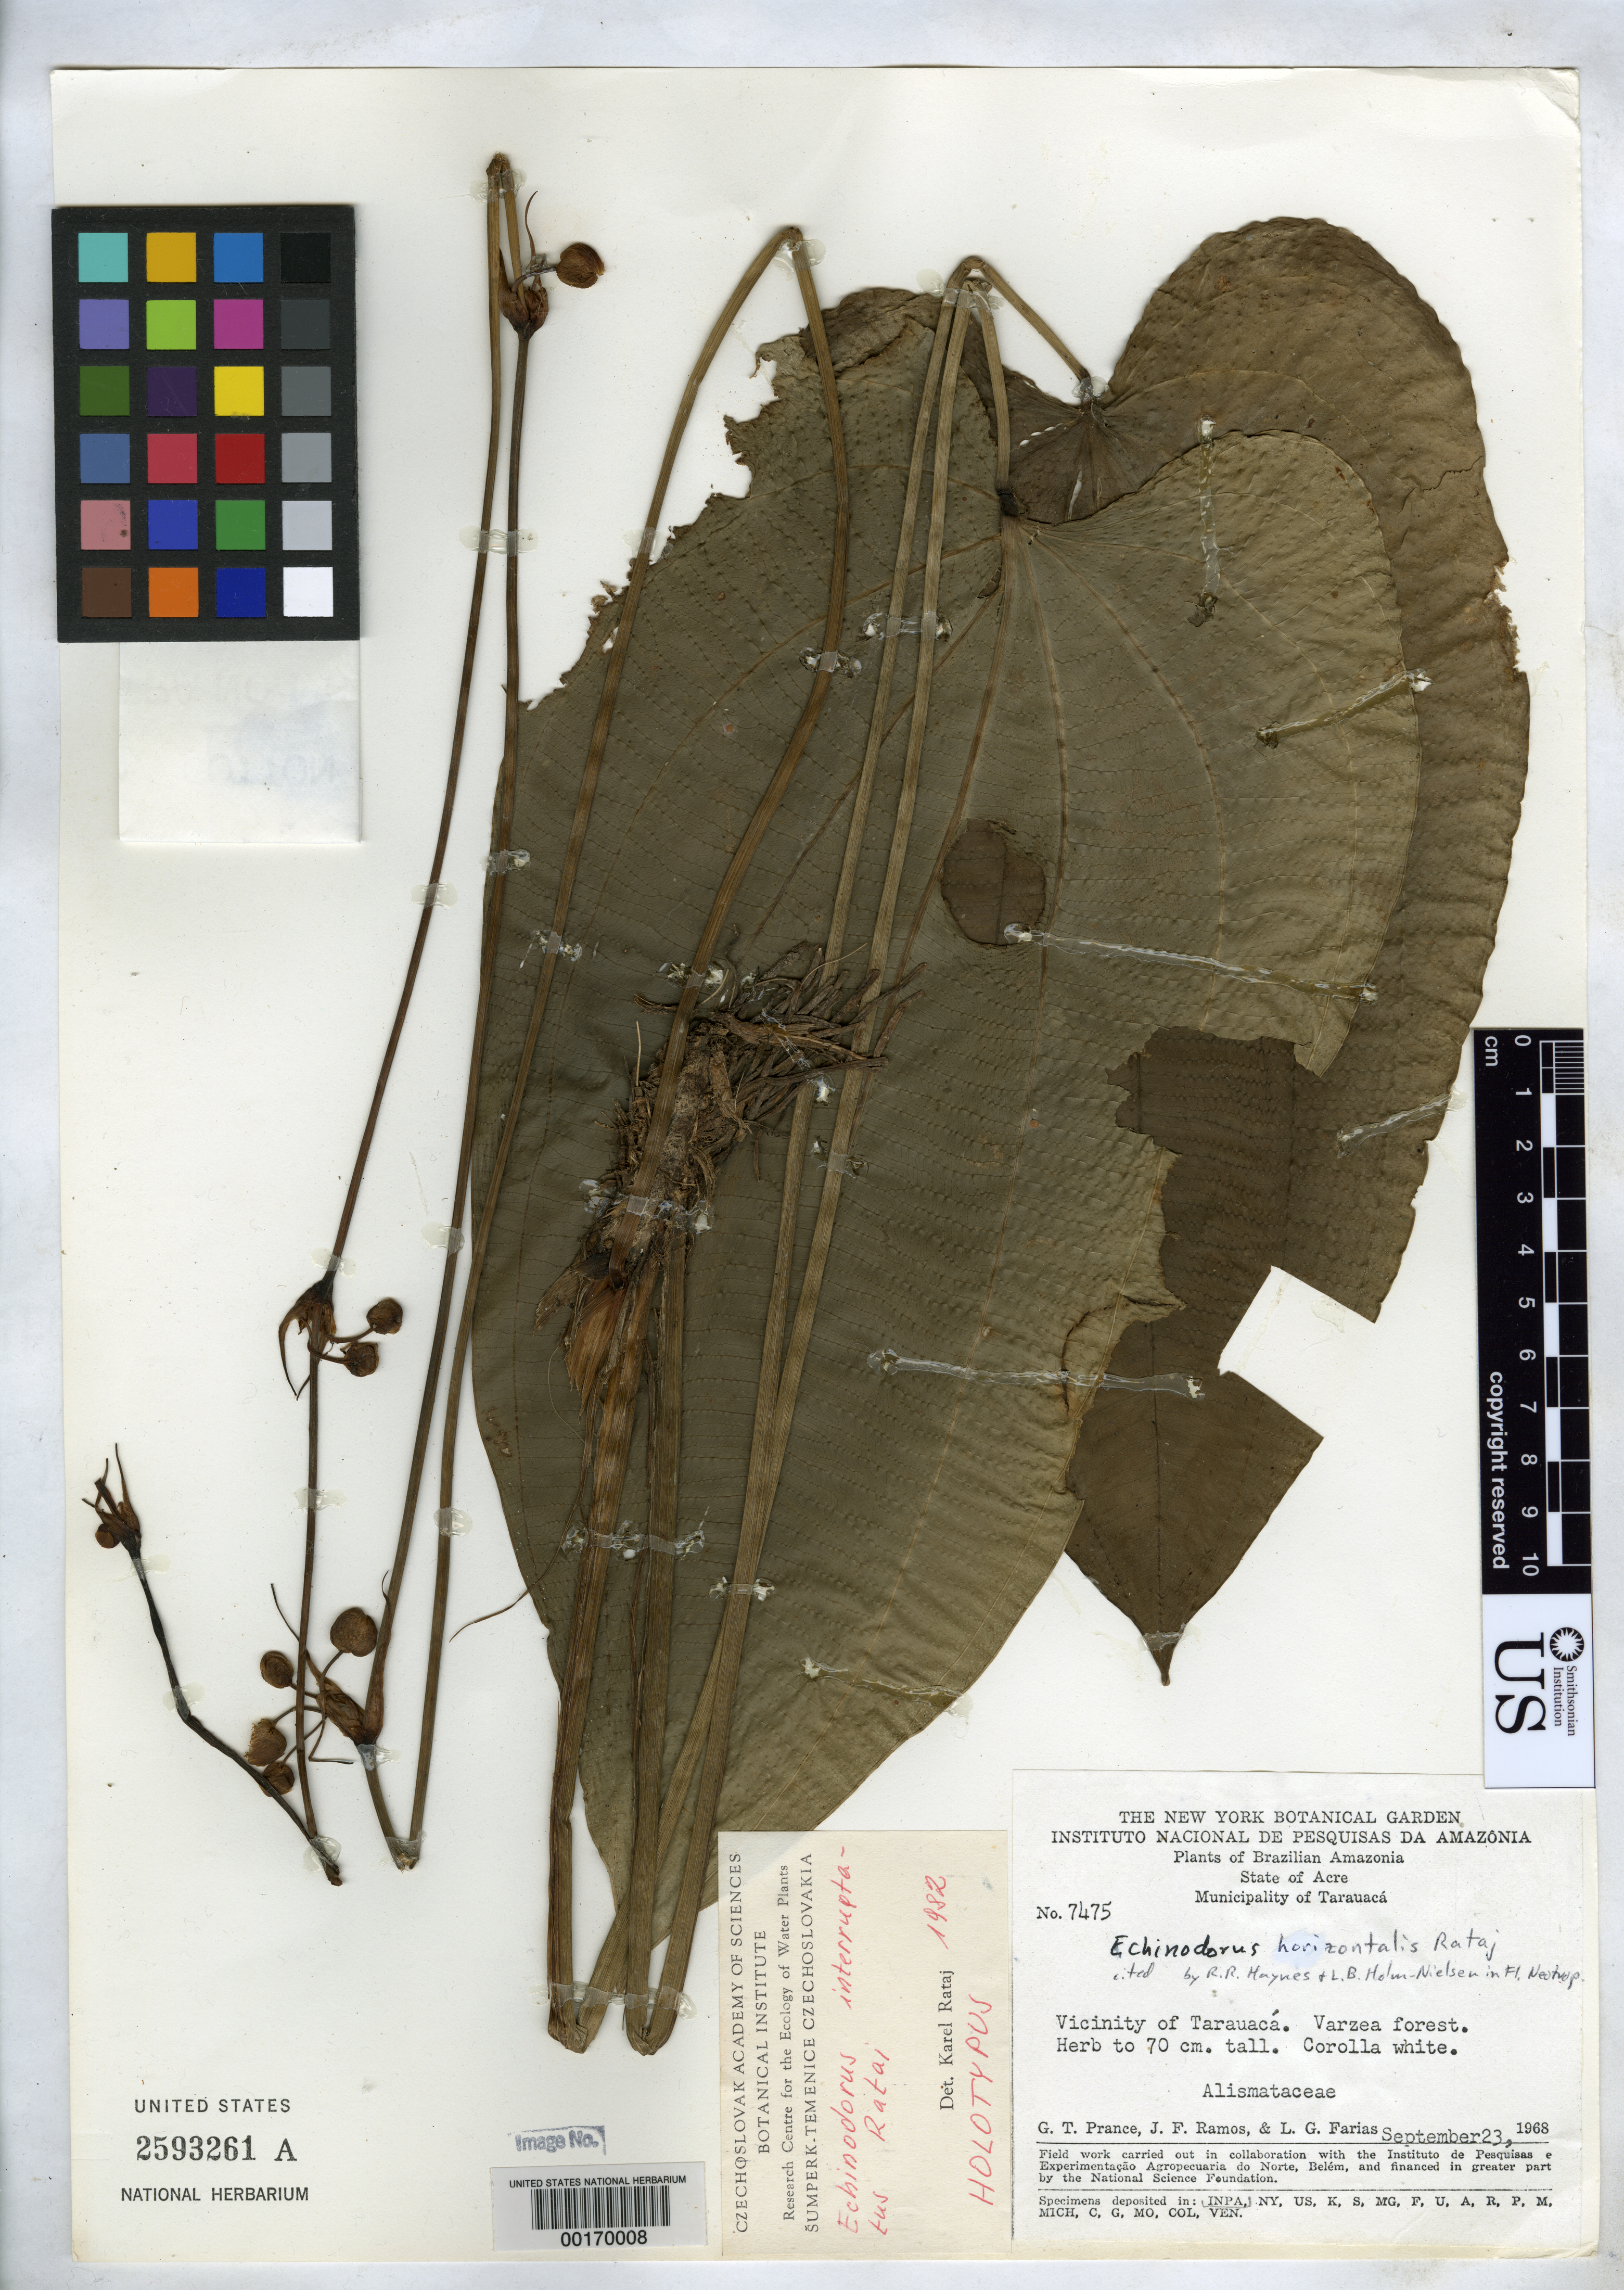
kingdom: Plantae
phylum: Tracheophyta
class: Liliopsida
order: Alismatales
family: Alismataceae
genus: Echinodorus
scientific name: Echinodorus interruptus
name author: Rataj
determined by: Rataj, K.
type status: Holotype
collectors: G. T. Prance, J. F. Ramos & L. G. Farias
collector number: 7475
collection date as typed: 23 Sep 1968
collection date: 1968-09-23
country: Brazil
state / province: Acre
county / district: Tarauacá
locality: Municipality of Tarauacá. Vicinity of Tarauacá, Varzea forest.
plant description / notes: Specific epithet "interruptatus" on annotation label by K. Rataj (1982), but published as "interruptus".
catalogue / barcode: US 2593261A